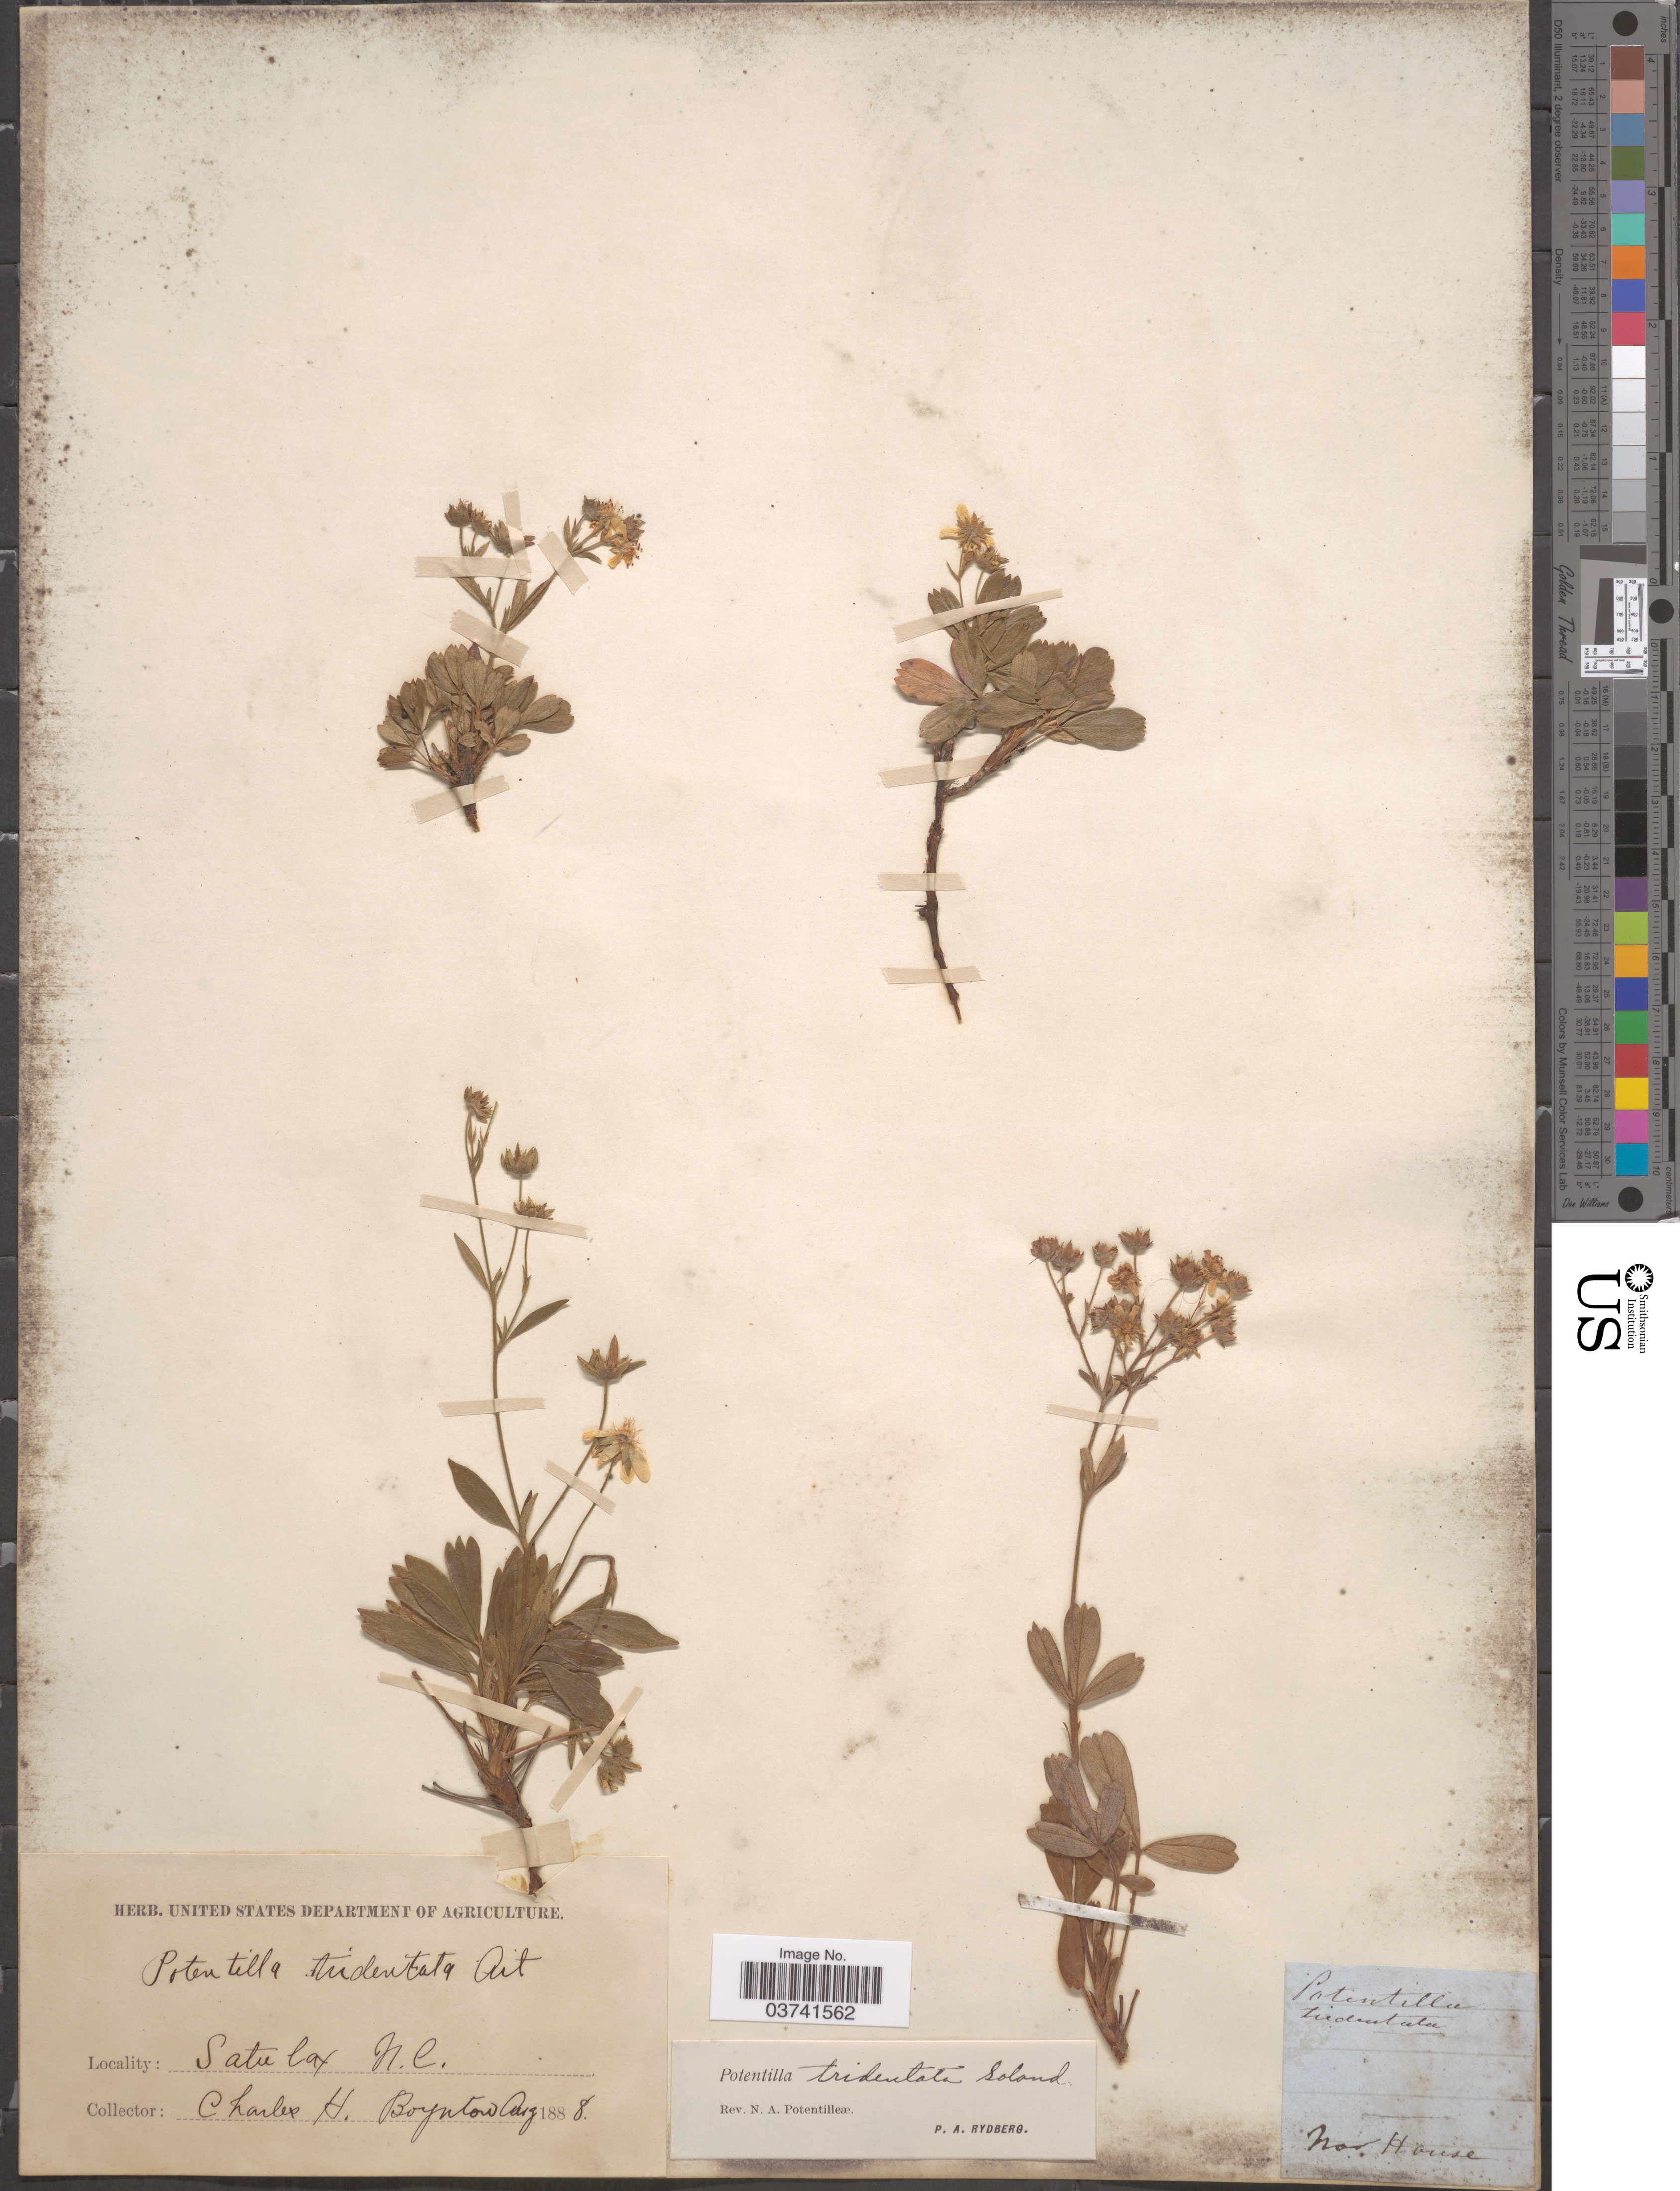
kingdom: Plantae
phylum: Tracheophyta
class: Magnoliopsida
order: Rosales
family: Rosaceae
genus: Potentilla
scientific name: Potentilla tridentata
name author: Aiton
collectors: C. L. Boynton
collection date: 1888-08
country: United States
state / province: North Carolina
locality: Satu bay. [interpreted]